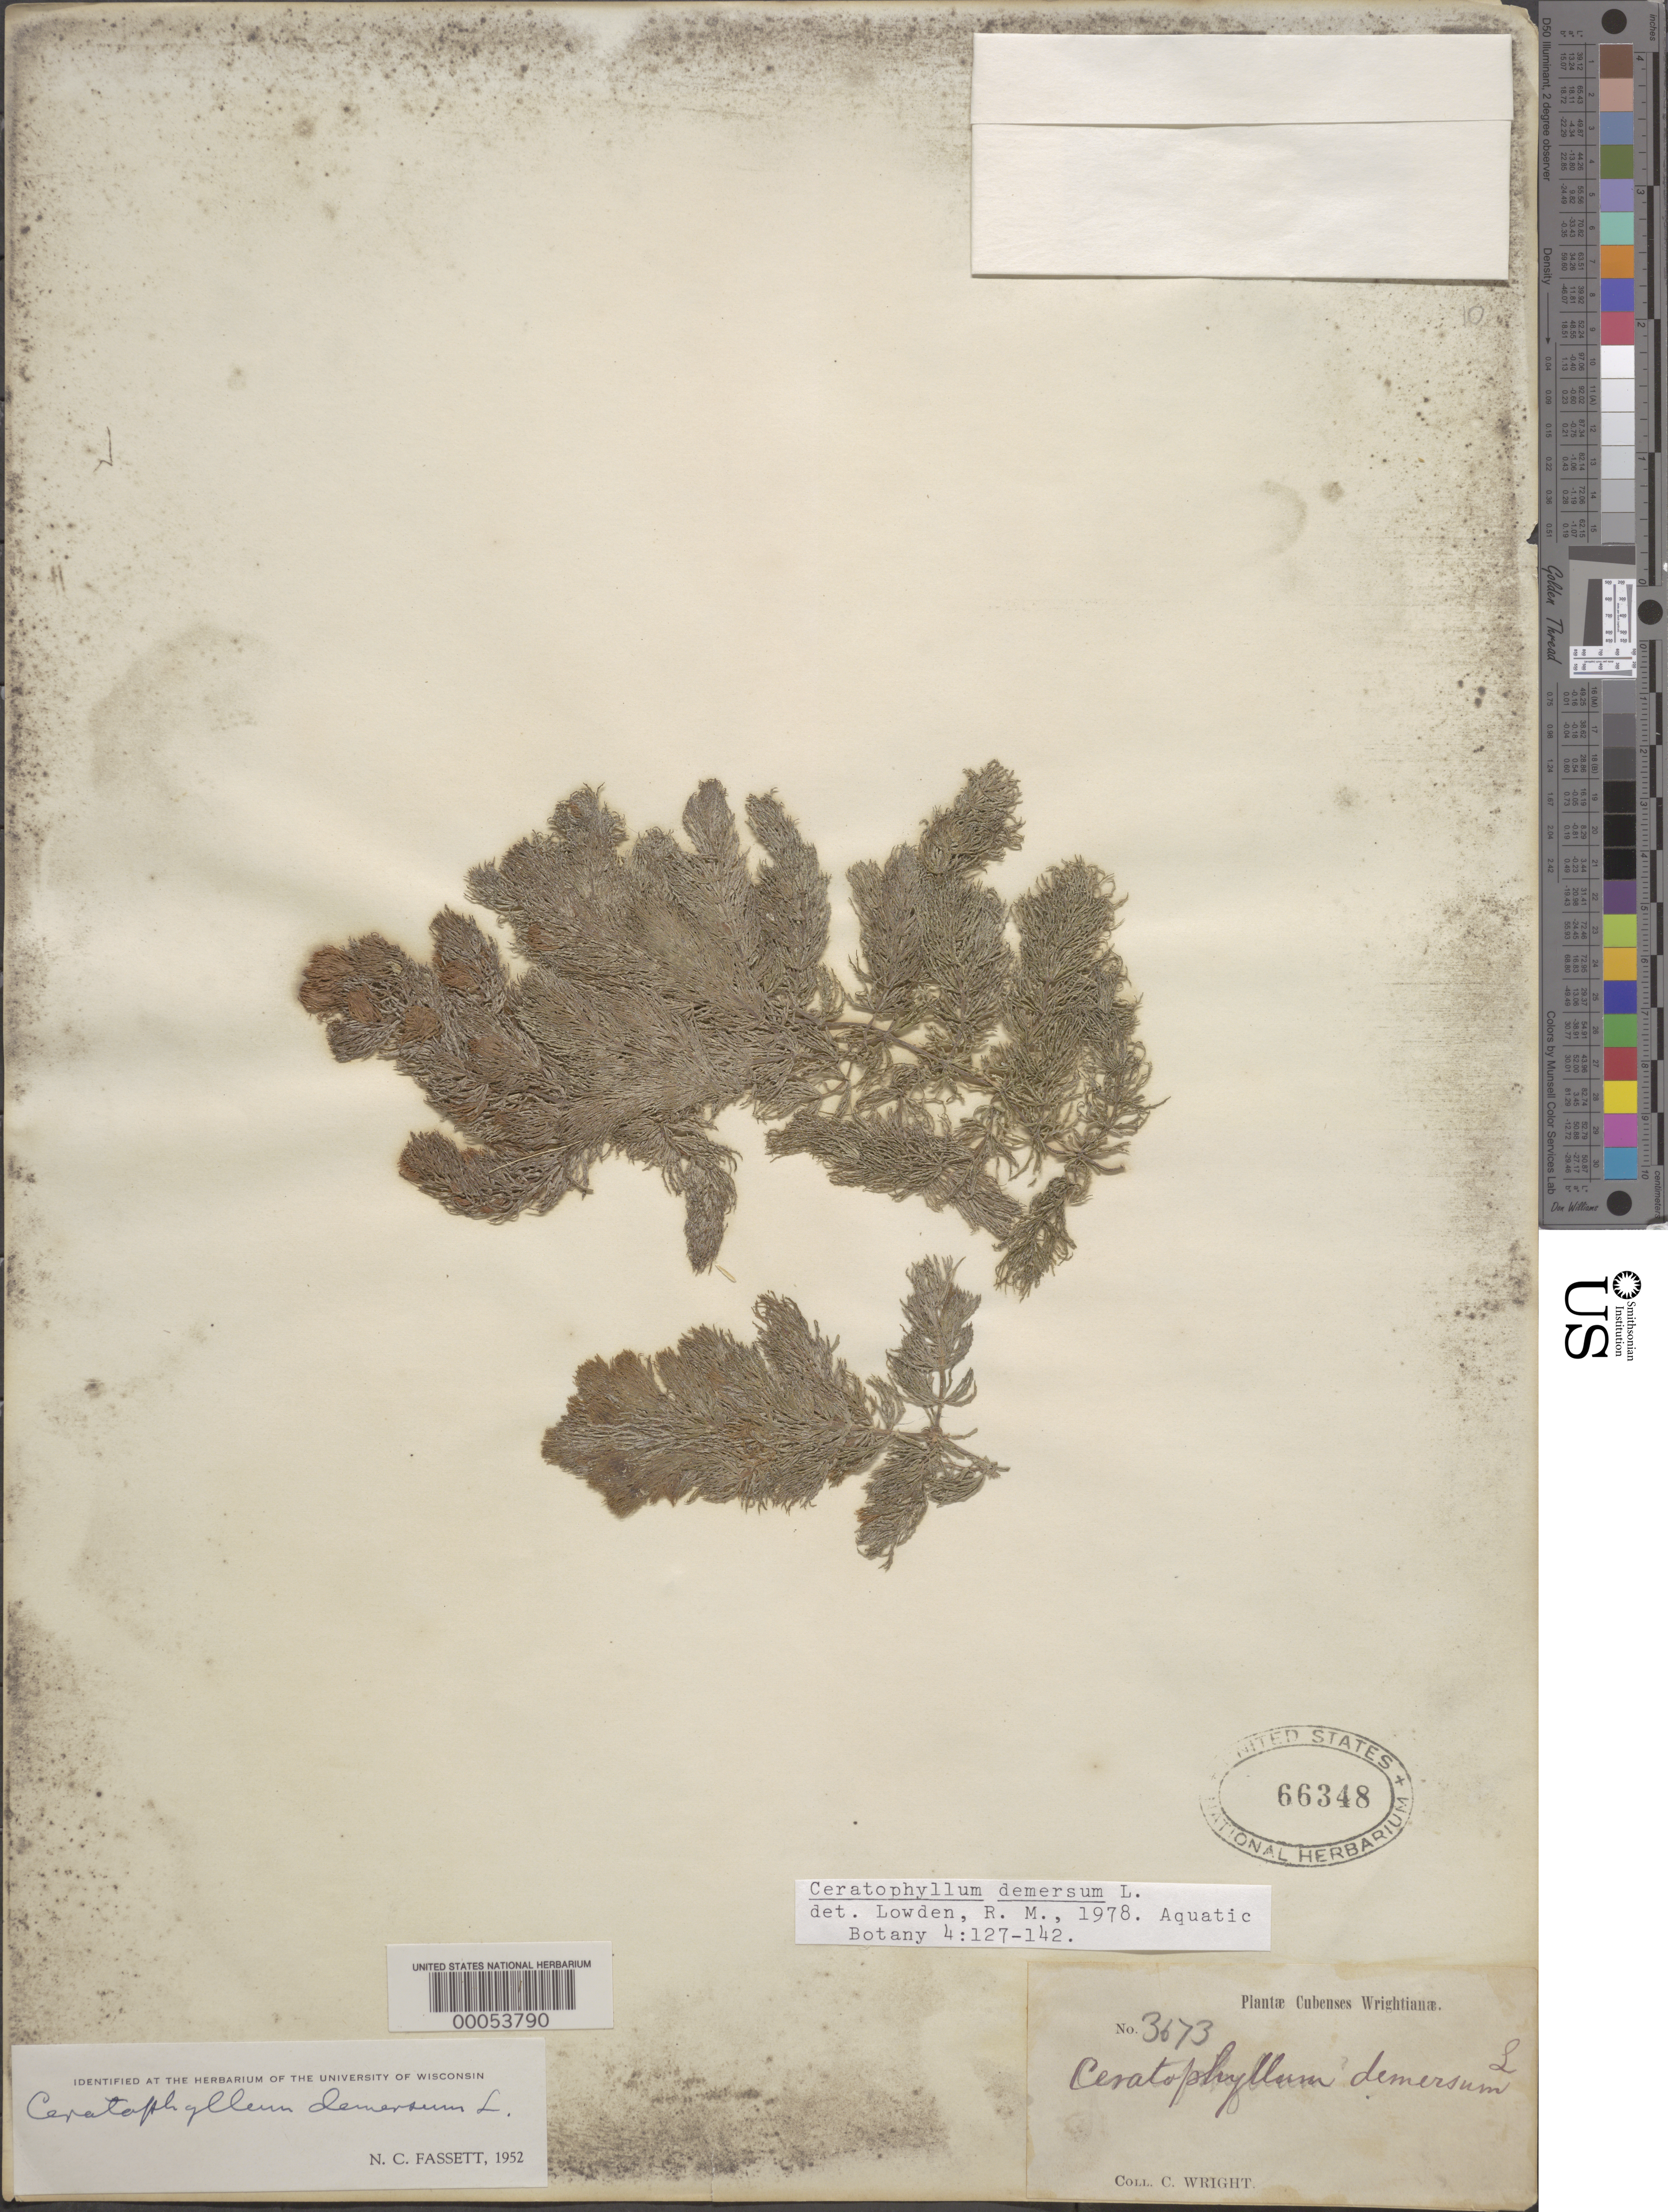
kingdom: Plantae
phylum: Tracheophyta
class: Magnoliopsida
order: Ceratophyllales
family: Ceratophyllaceae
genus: Ceratophyllum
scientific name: Ceratophyllum demersum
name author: L.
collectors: C. Wright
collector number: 3673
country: Cuba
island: Greater Antilles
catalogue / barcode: US 66348